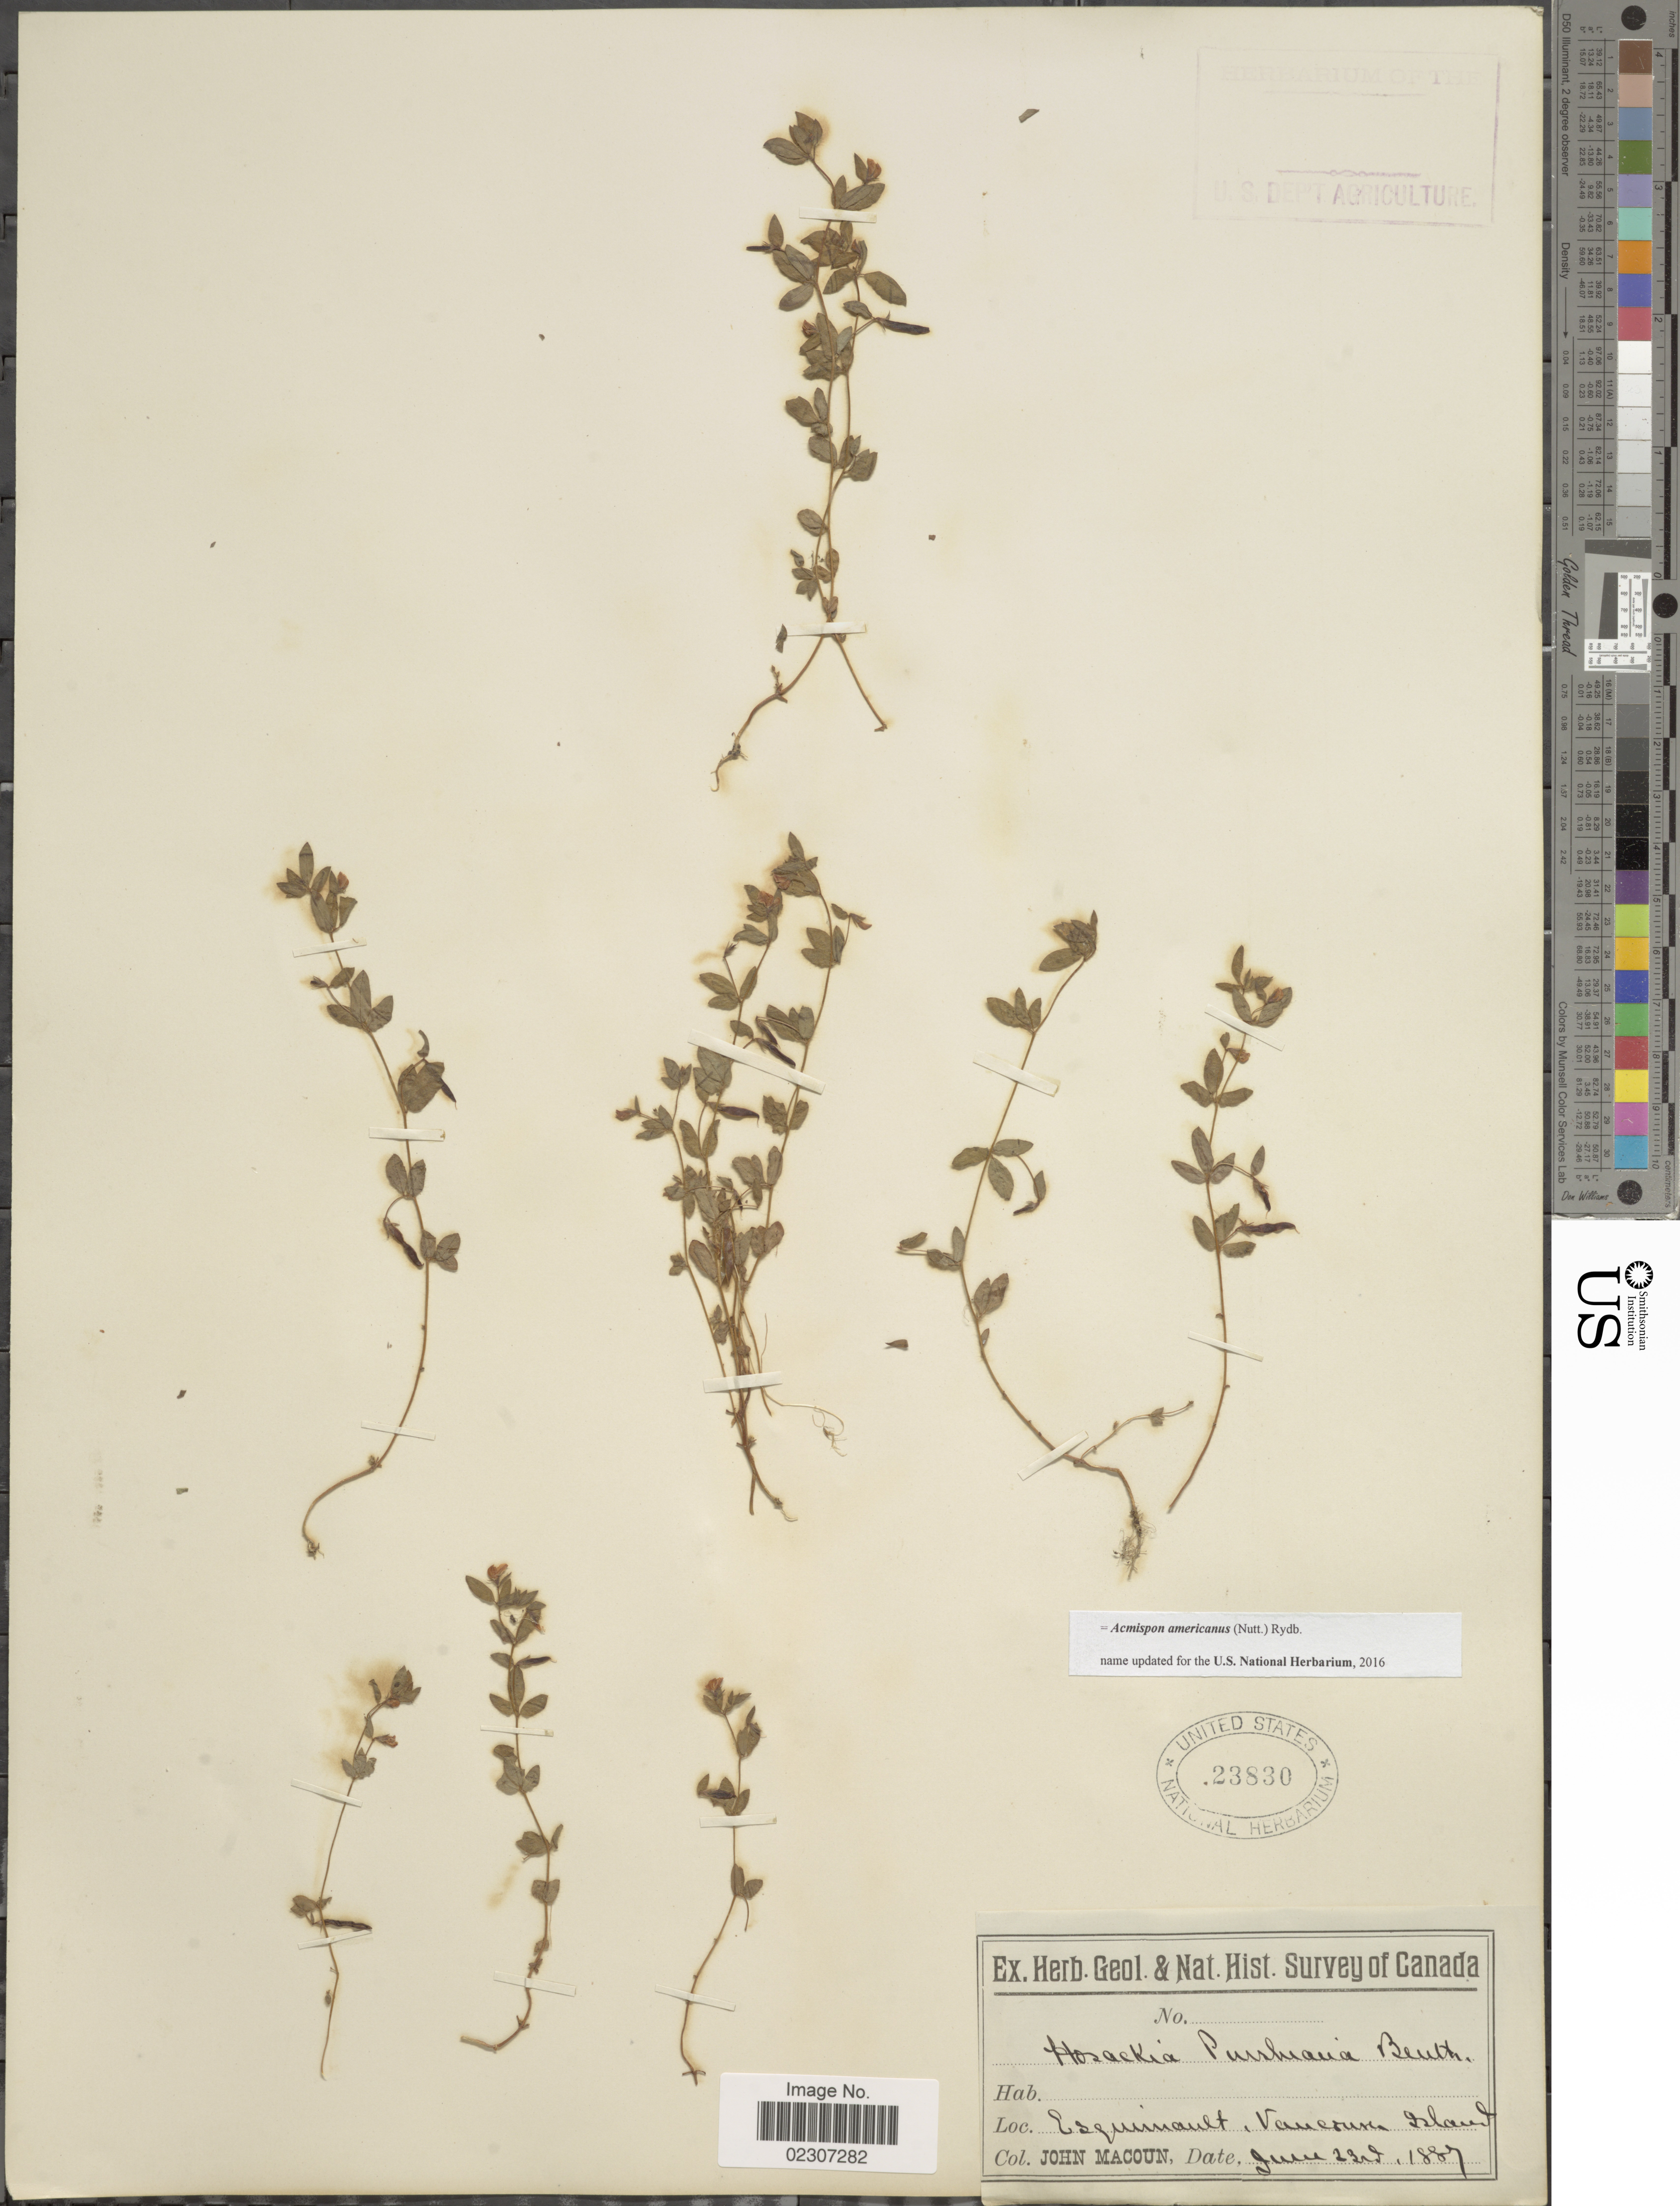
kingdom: Plantae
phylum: Tracheophyta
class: Magnoliopsida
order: Fabales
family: Fabaceae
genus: Acmispon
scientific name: Acmispon americanus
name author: (Nutt.) Rydb.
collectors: J. Macoun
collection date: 1887-06-23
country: Canada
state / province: British Columbia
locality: Esquimalt, Vancouver island.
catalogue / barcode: US 23830